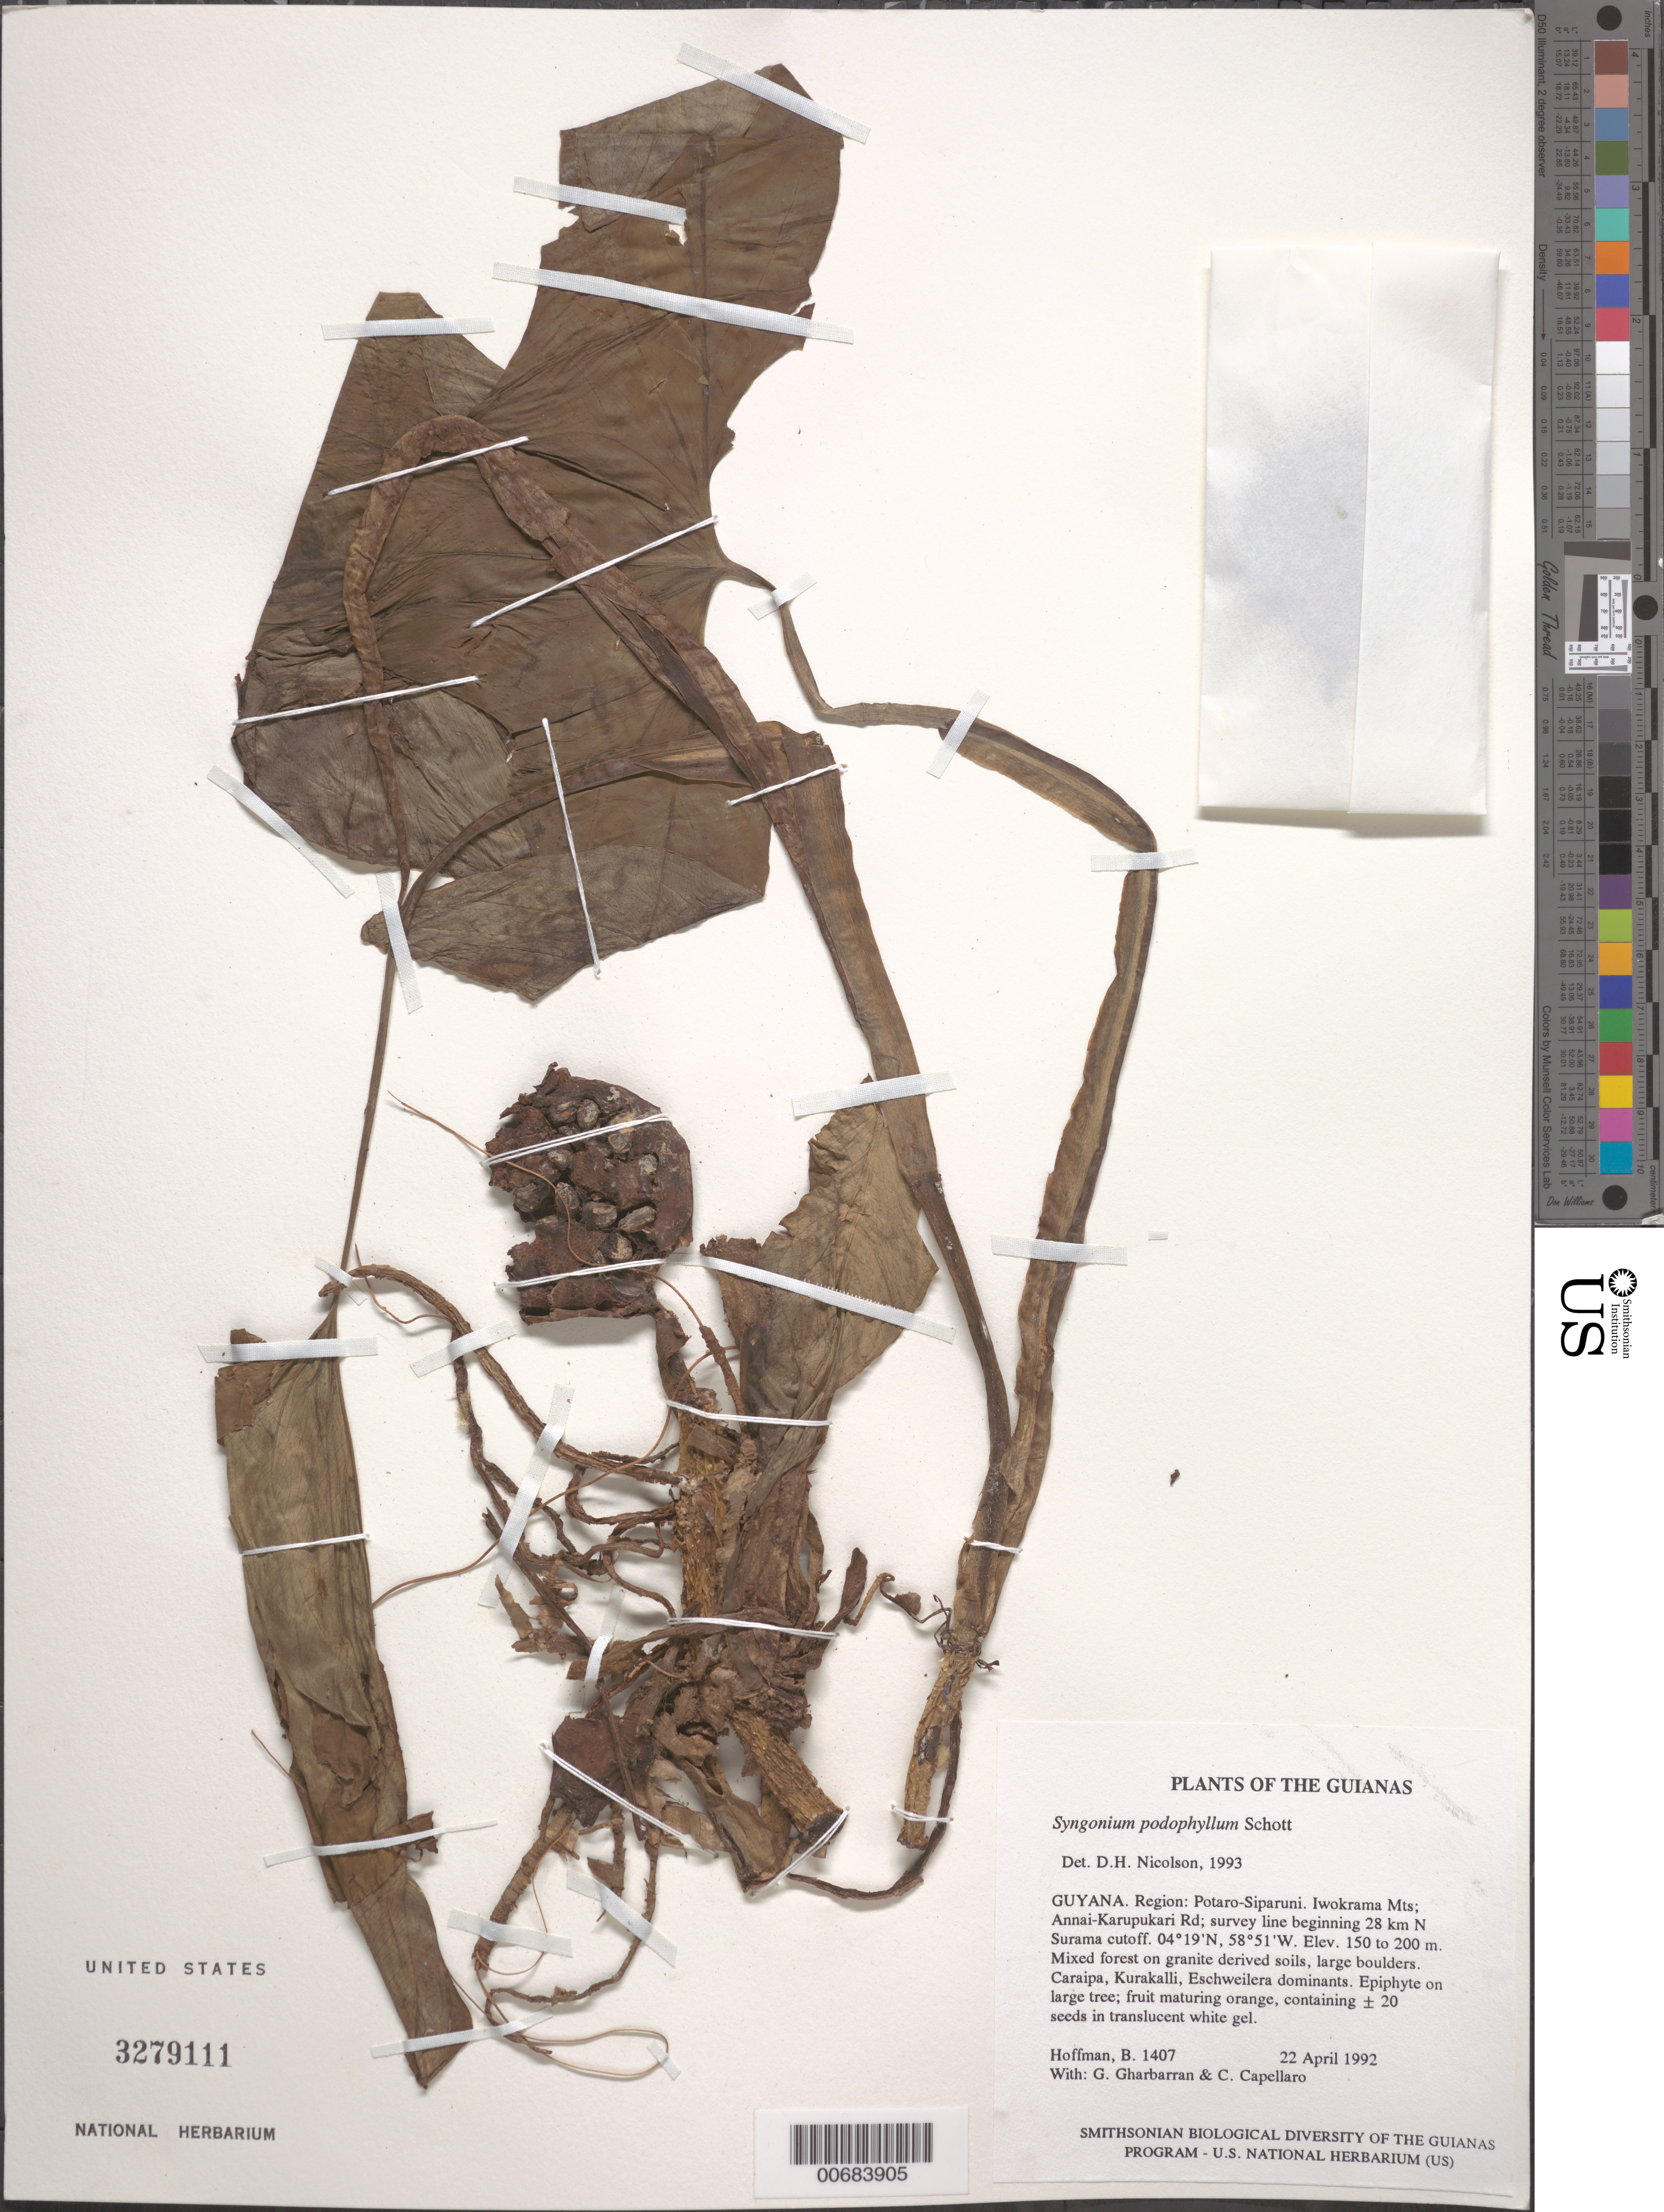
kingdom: Plantae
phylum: Tracheophyta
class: Liliopsida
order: Alismatales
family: Araceae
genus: Syngonium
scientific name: Syngonium podophyllum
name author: Schott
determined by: Nicolson, Dan H.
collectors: B. Hoffman, G. Gharbarran & C. Capellaro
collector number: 1407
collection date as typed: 22 April 1992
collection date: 1992-04-22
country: Guyana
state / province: Potaro-Siparuni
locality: Iwokrama Mts; Annai-Karupukari Road; survey line beginning 28 km N of Surama cutoff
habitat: Mixed forest on granite derived soils, large boulders. Caraipa, Kurakalli, Eschweilera dominants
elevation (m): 150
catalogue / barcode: US 3279111